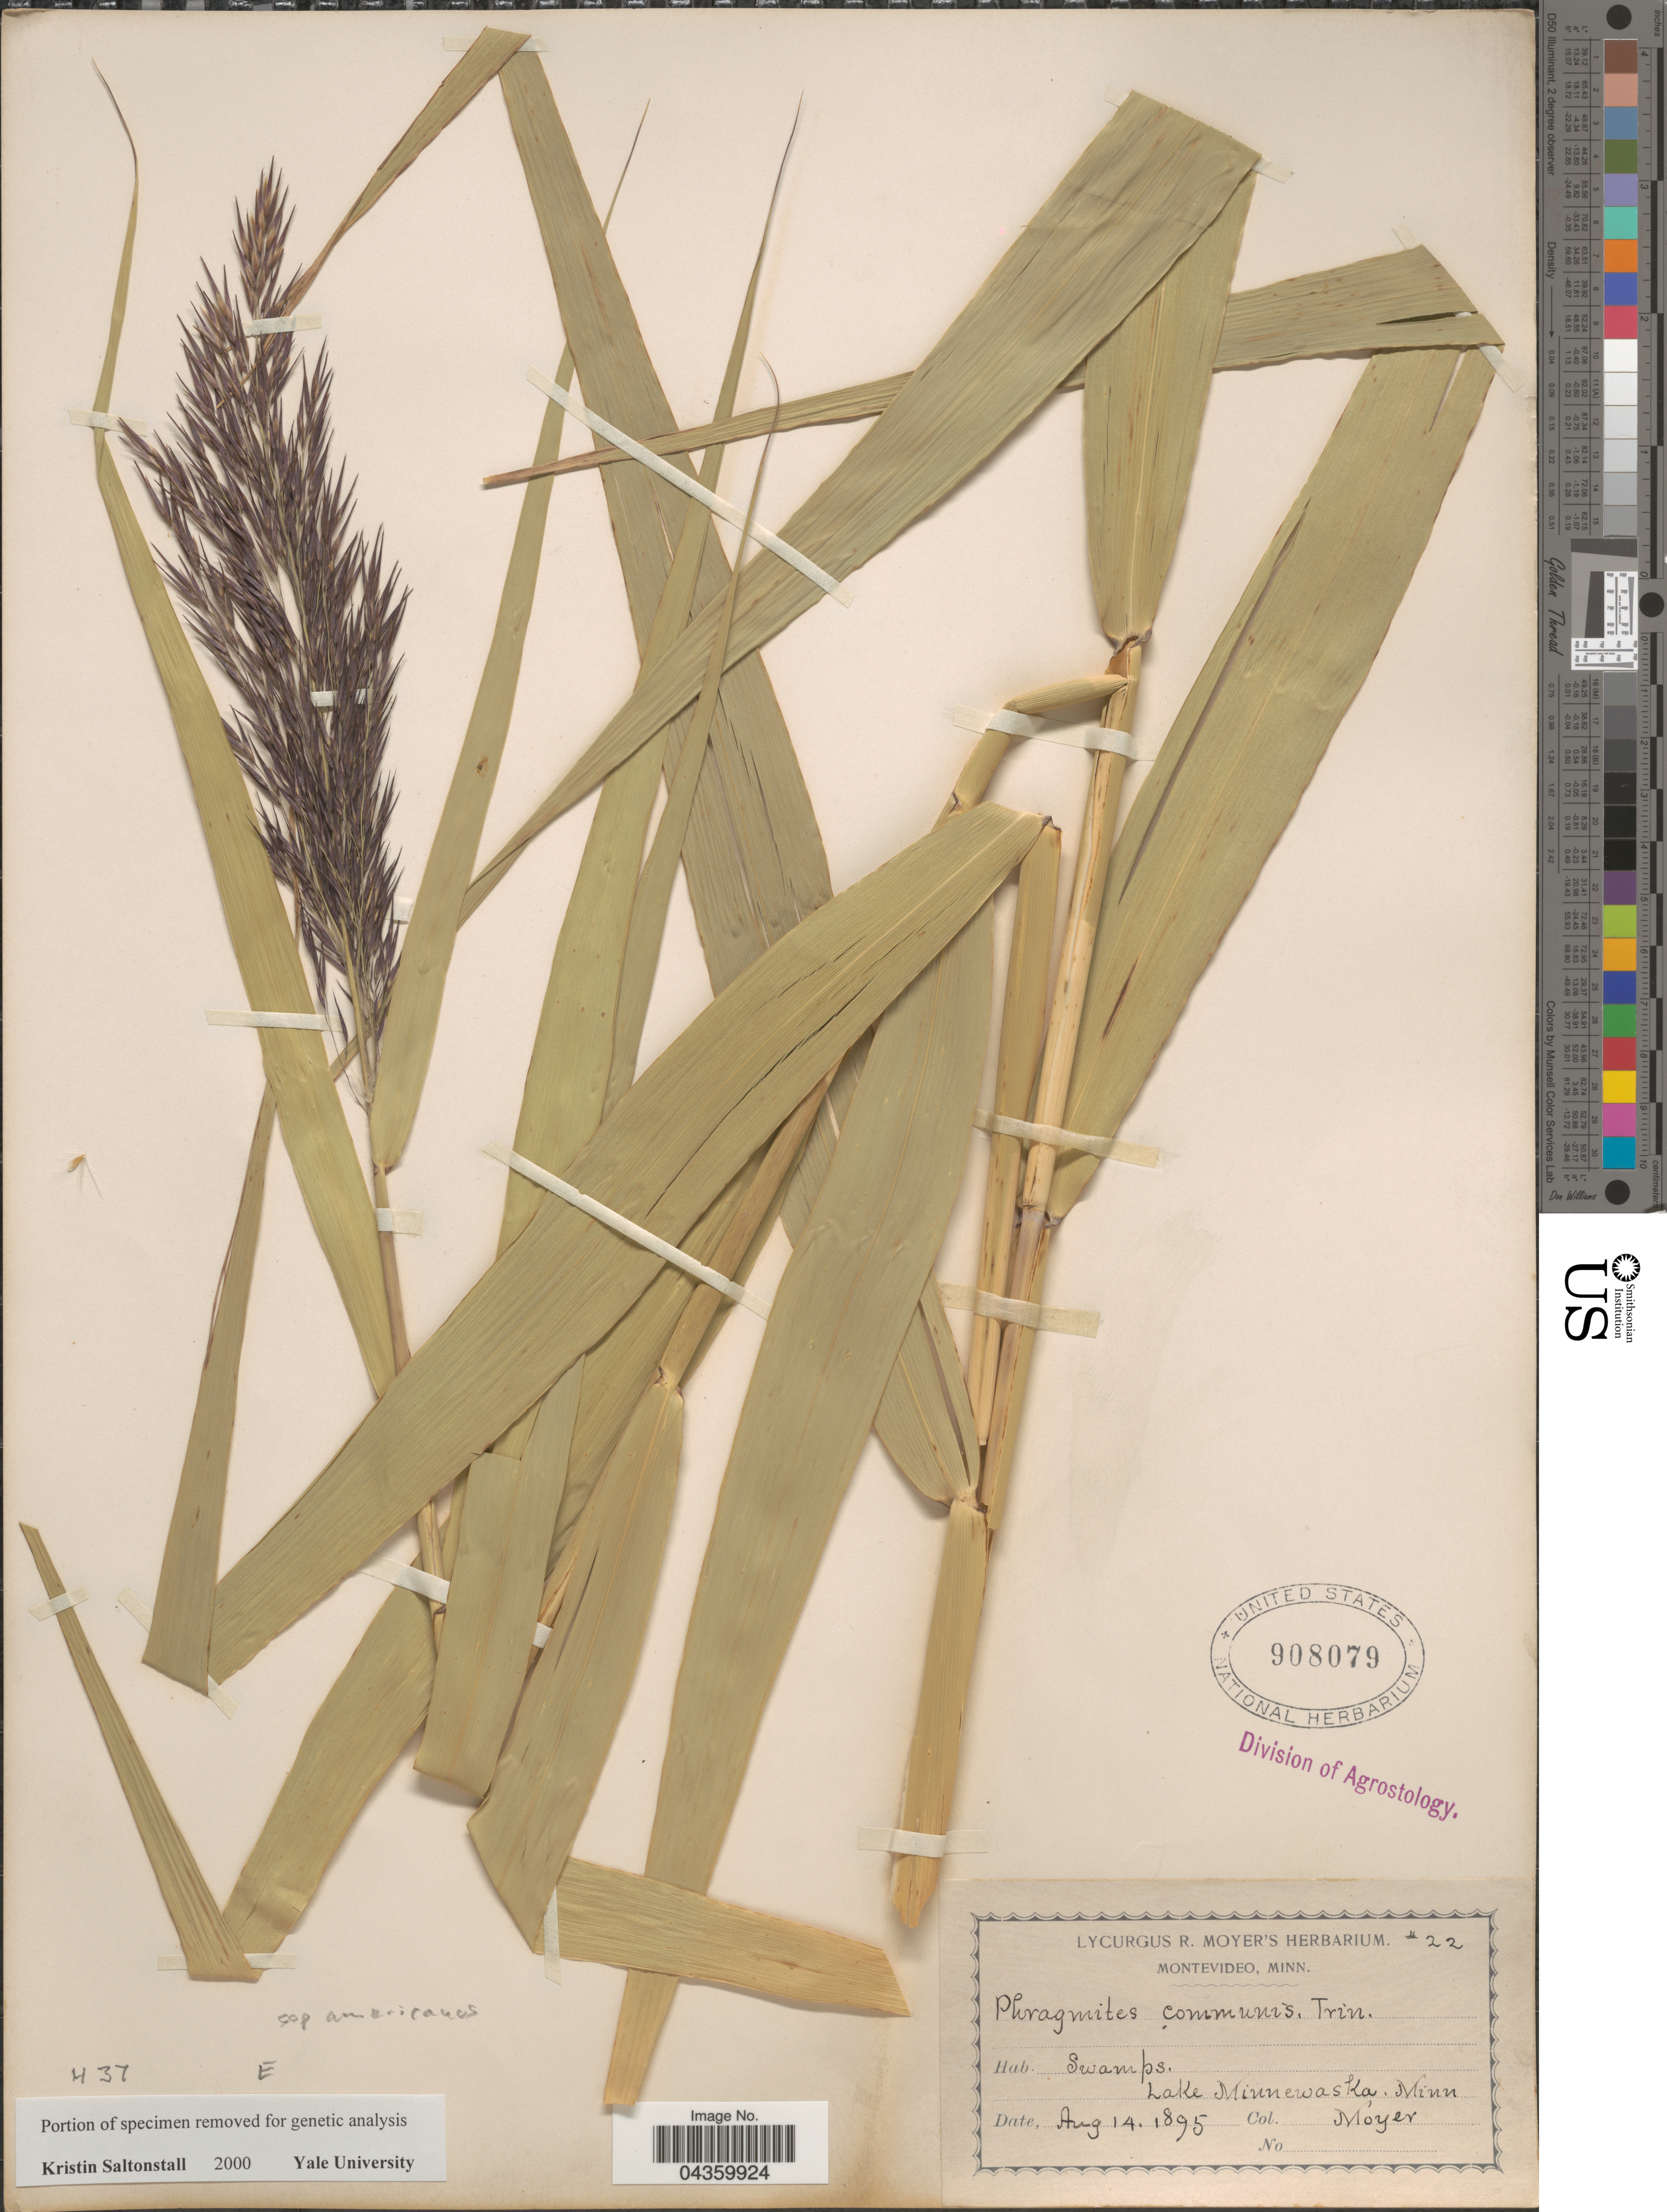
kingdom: Plantae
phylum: Tracheophyta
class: Liliopsida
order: Poales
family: Poaceae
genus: Phragmites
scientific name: Phragmites australis subsp. americanus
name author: Saltonstall & et al.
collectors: Moyer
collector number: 22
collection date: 1895-08-14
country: United States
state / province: Minnesota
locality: Swamps, Lake Minnewaska.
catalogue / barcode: US 908079